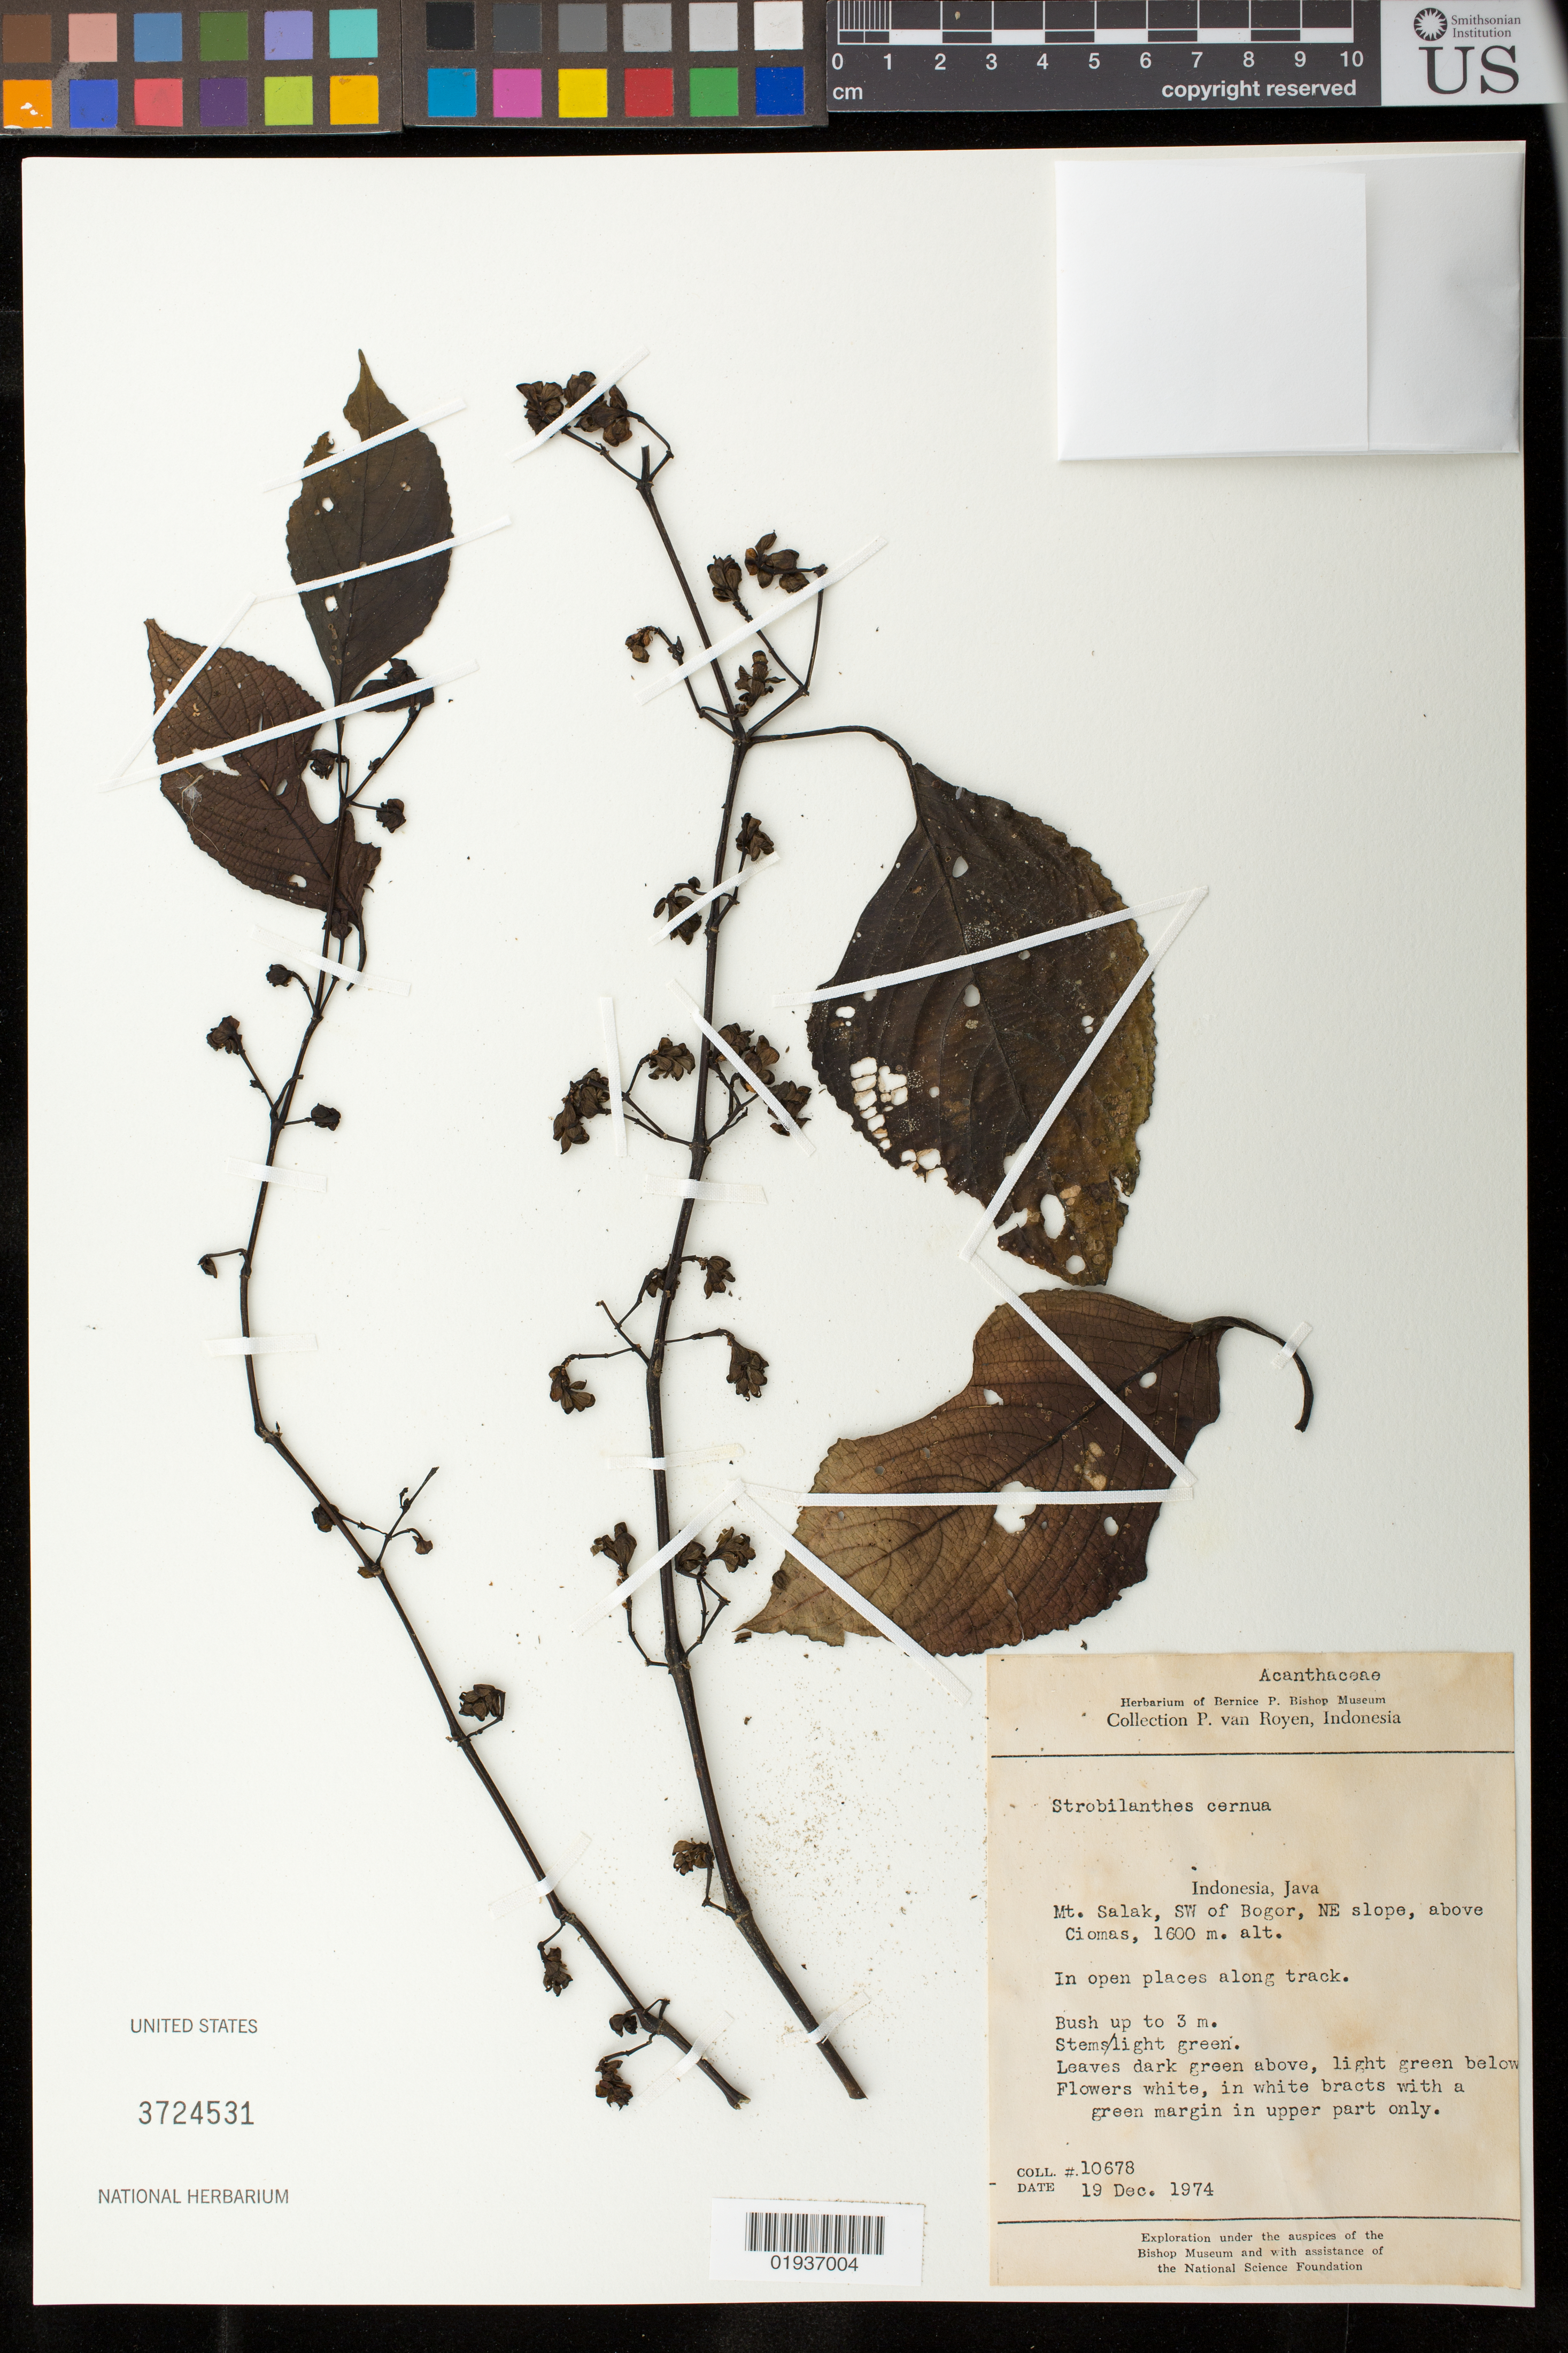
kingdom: Plantae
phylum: Tracheophyta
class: Magnoliopsida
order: Lamiales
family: Acanthaceae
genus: Strobilanthes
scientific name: Strobilanthes cernua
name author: Blume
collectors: P. van Royen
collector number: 10678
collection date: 1974-12-19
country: Indonesia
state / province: Java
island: Java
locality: Mt. Salak, SW of Bogor, NE slope above Ciomas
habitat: Open places along track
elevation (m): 1600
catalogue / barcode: US 3724531